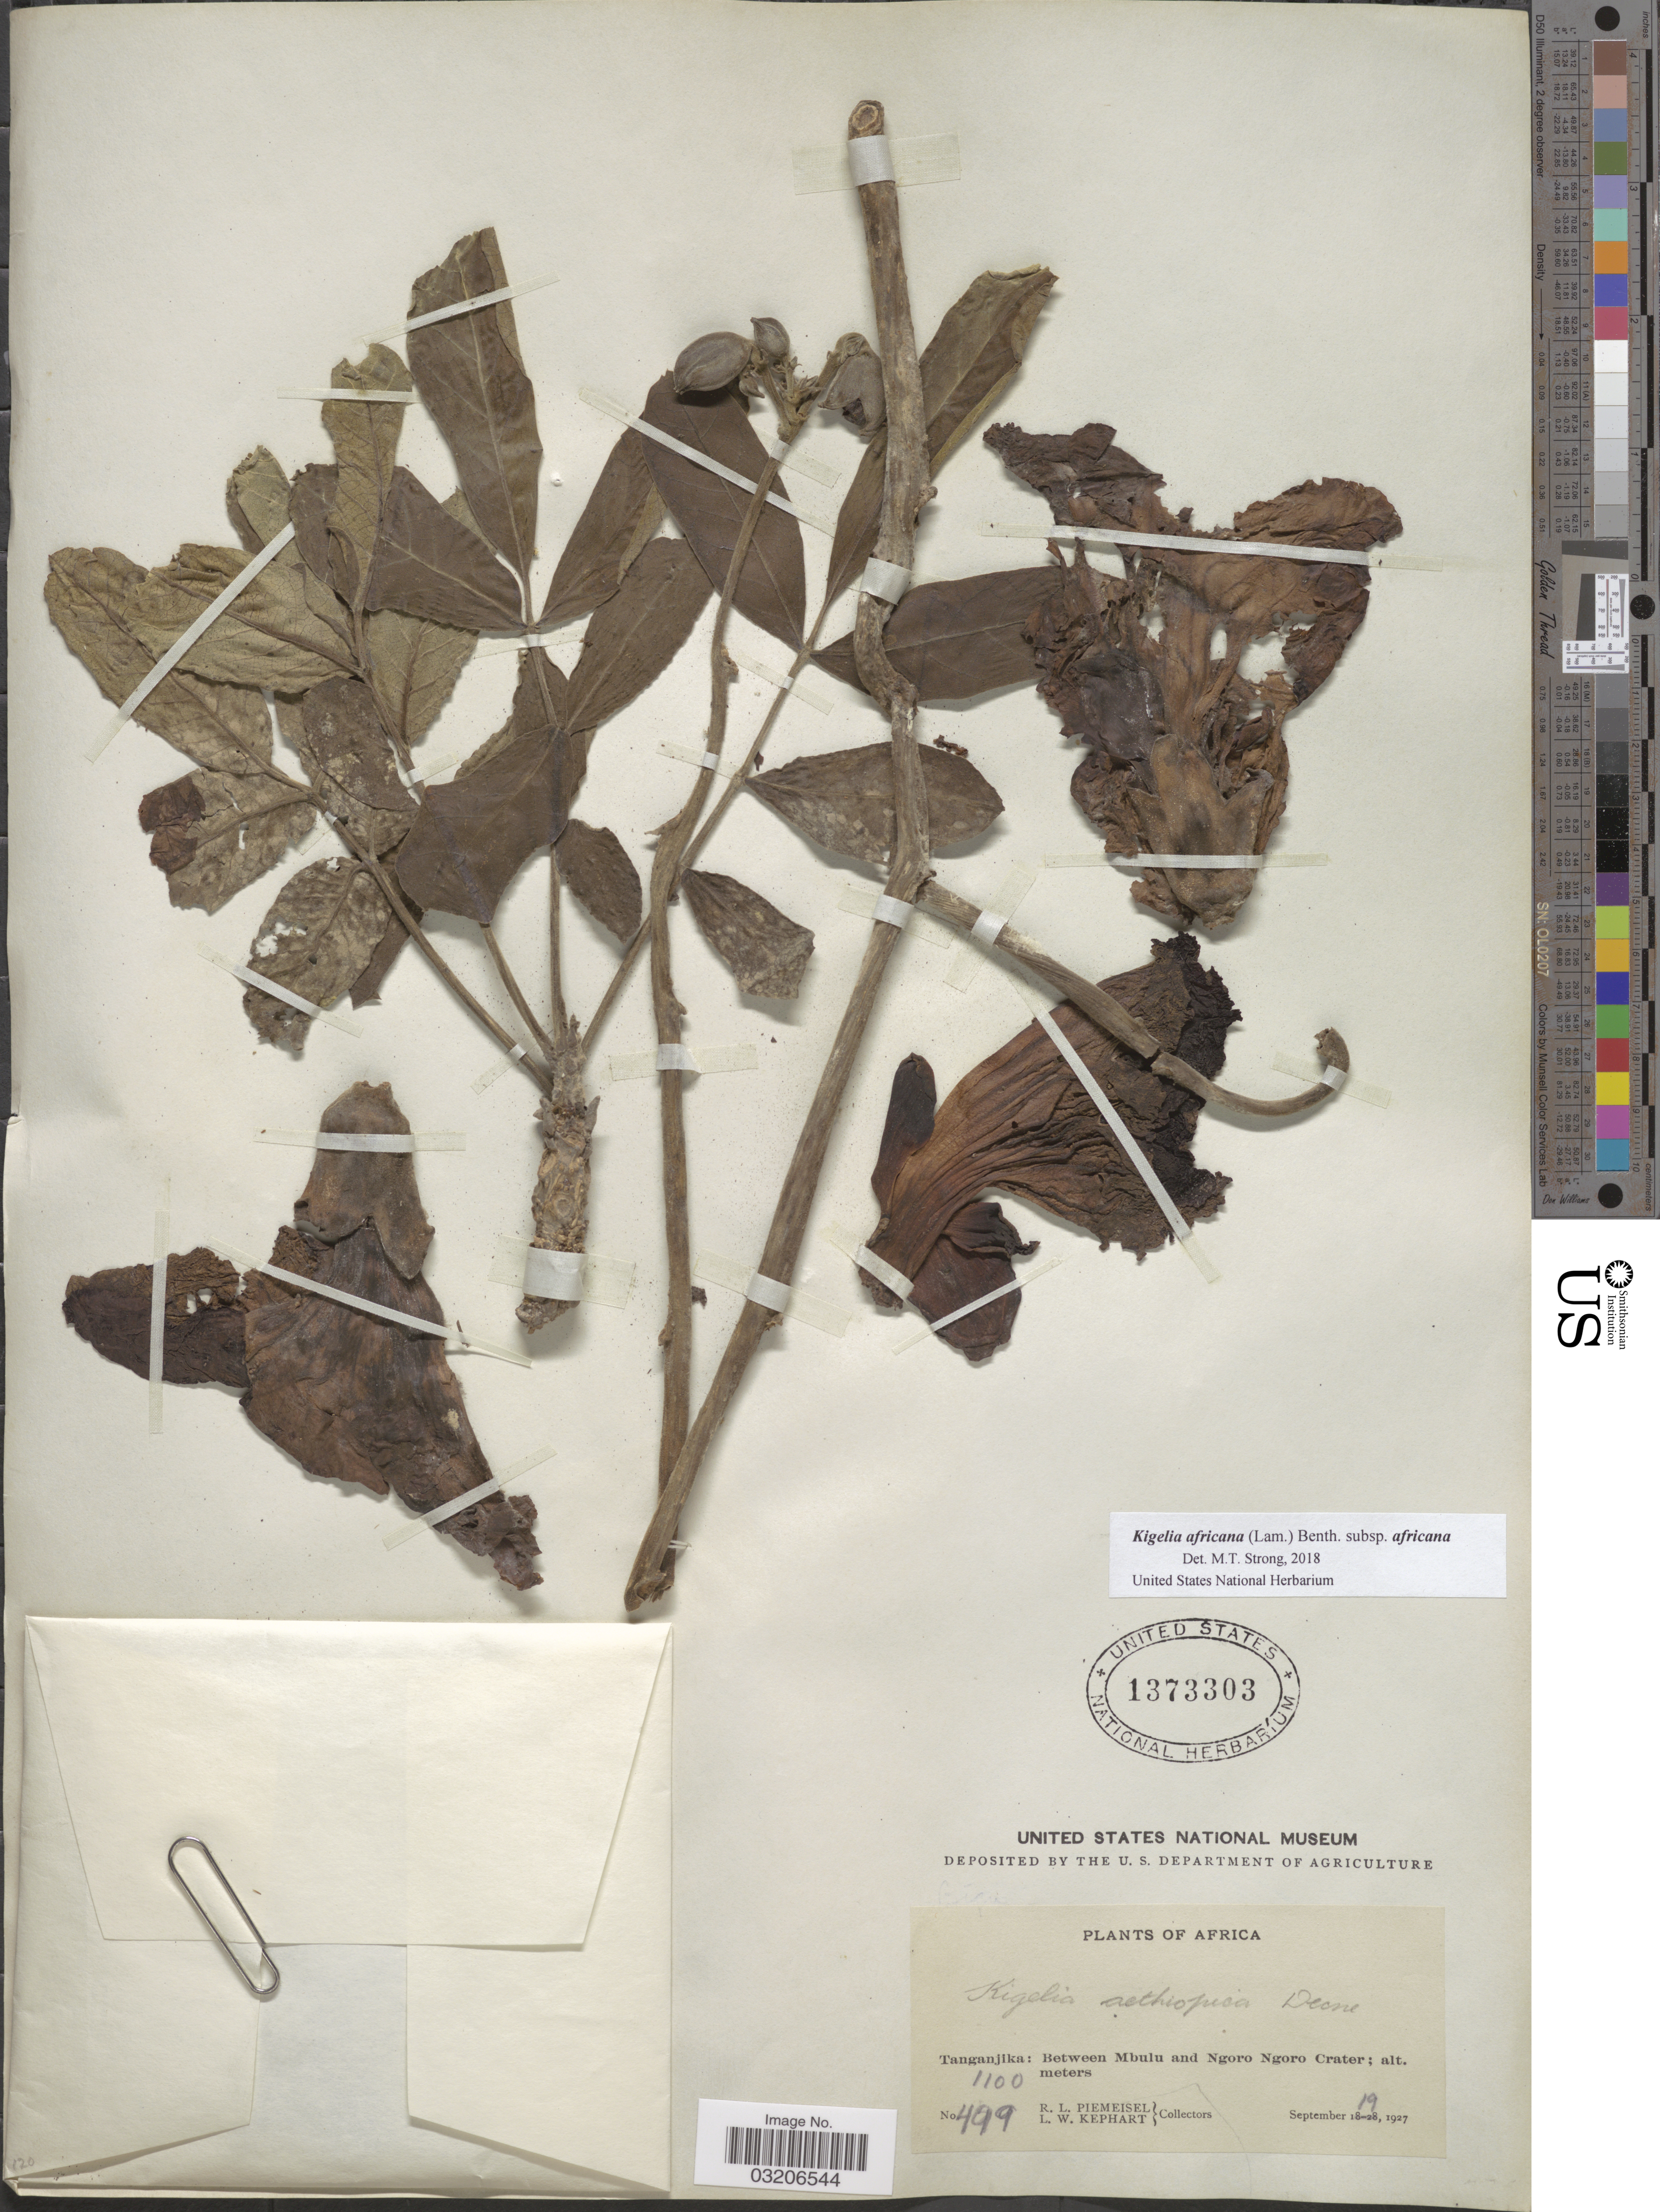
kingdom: Plantae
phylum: Tracheophyta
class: Magnoliopsida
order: Lamiales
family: Bignoniaceae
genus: Kigelia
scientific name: Kigelia africana subsp. africana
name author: (Lam.) Benth.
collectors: R. L. Piemeisel & L. W. Kephart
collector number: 499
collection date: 1927-09-19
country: Tanzania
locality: Tanganjika: Between Mbulu and Ngoro Ngoro Crater.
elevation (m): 1100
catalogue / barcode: US 1373303